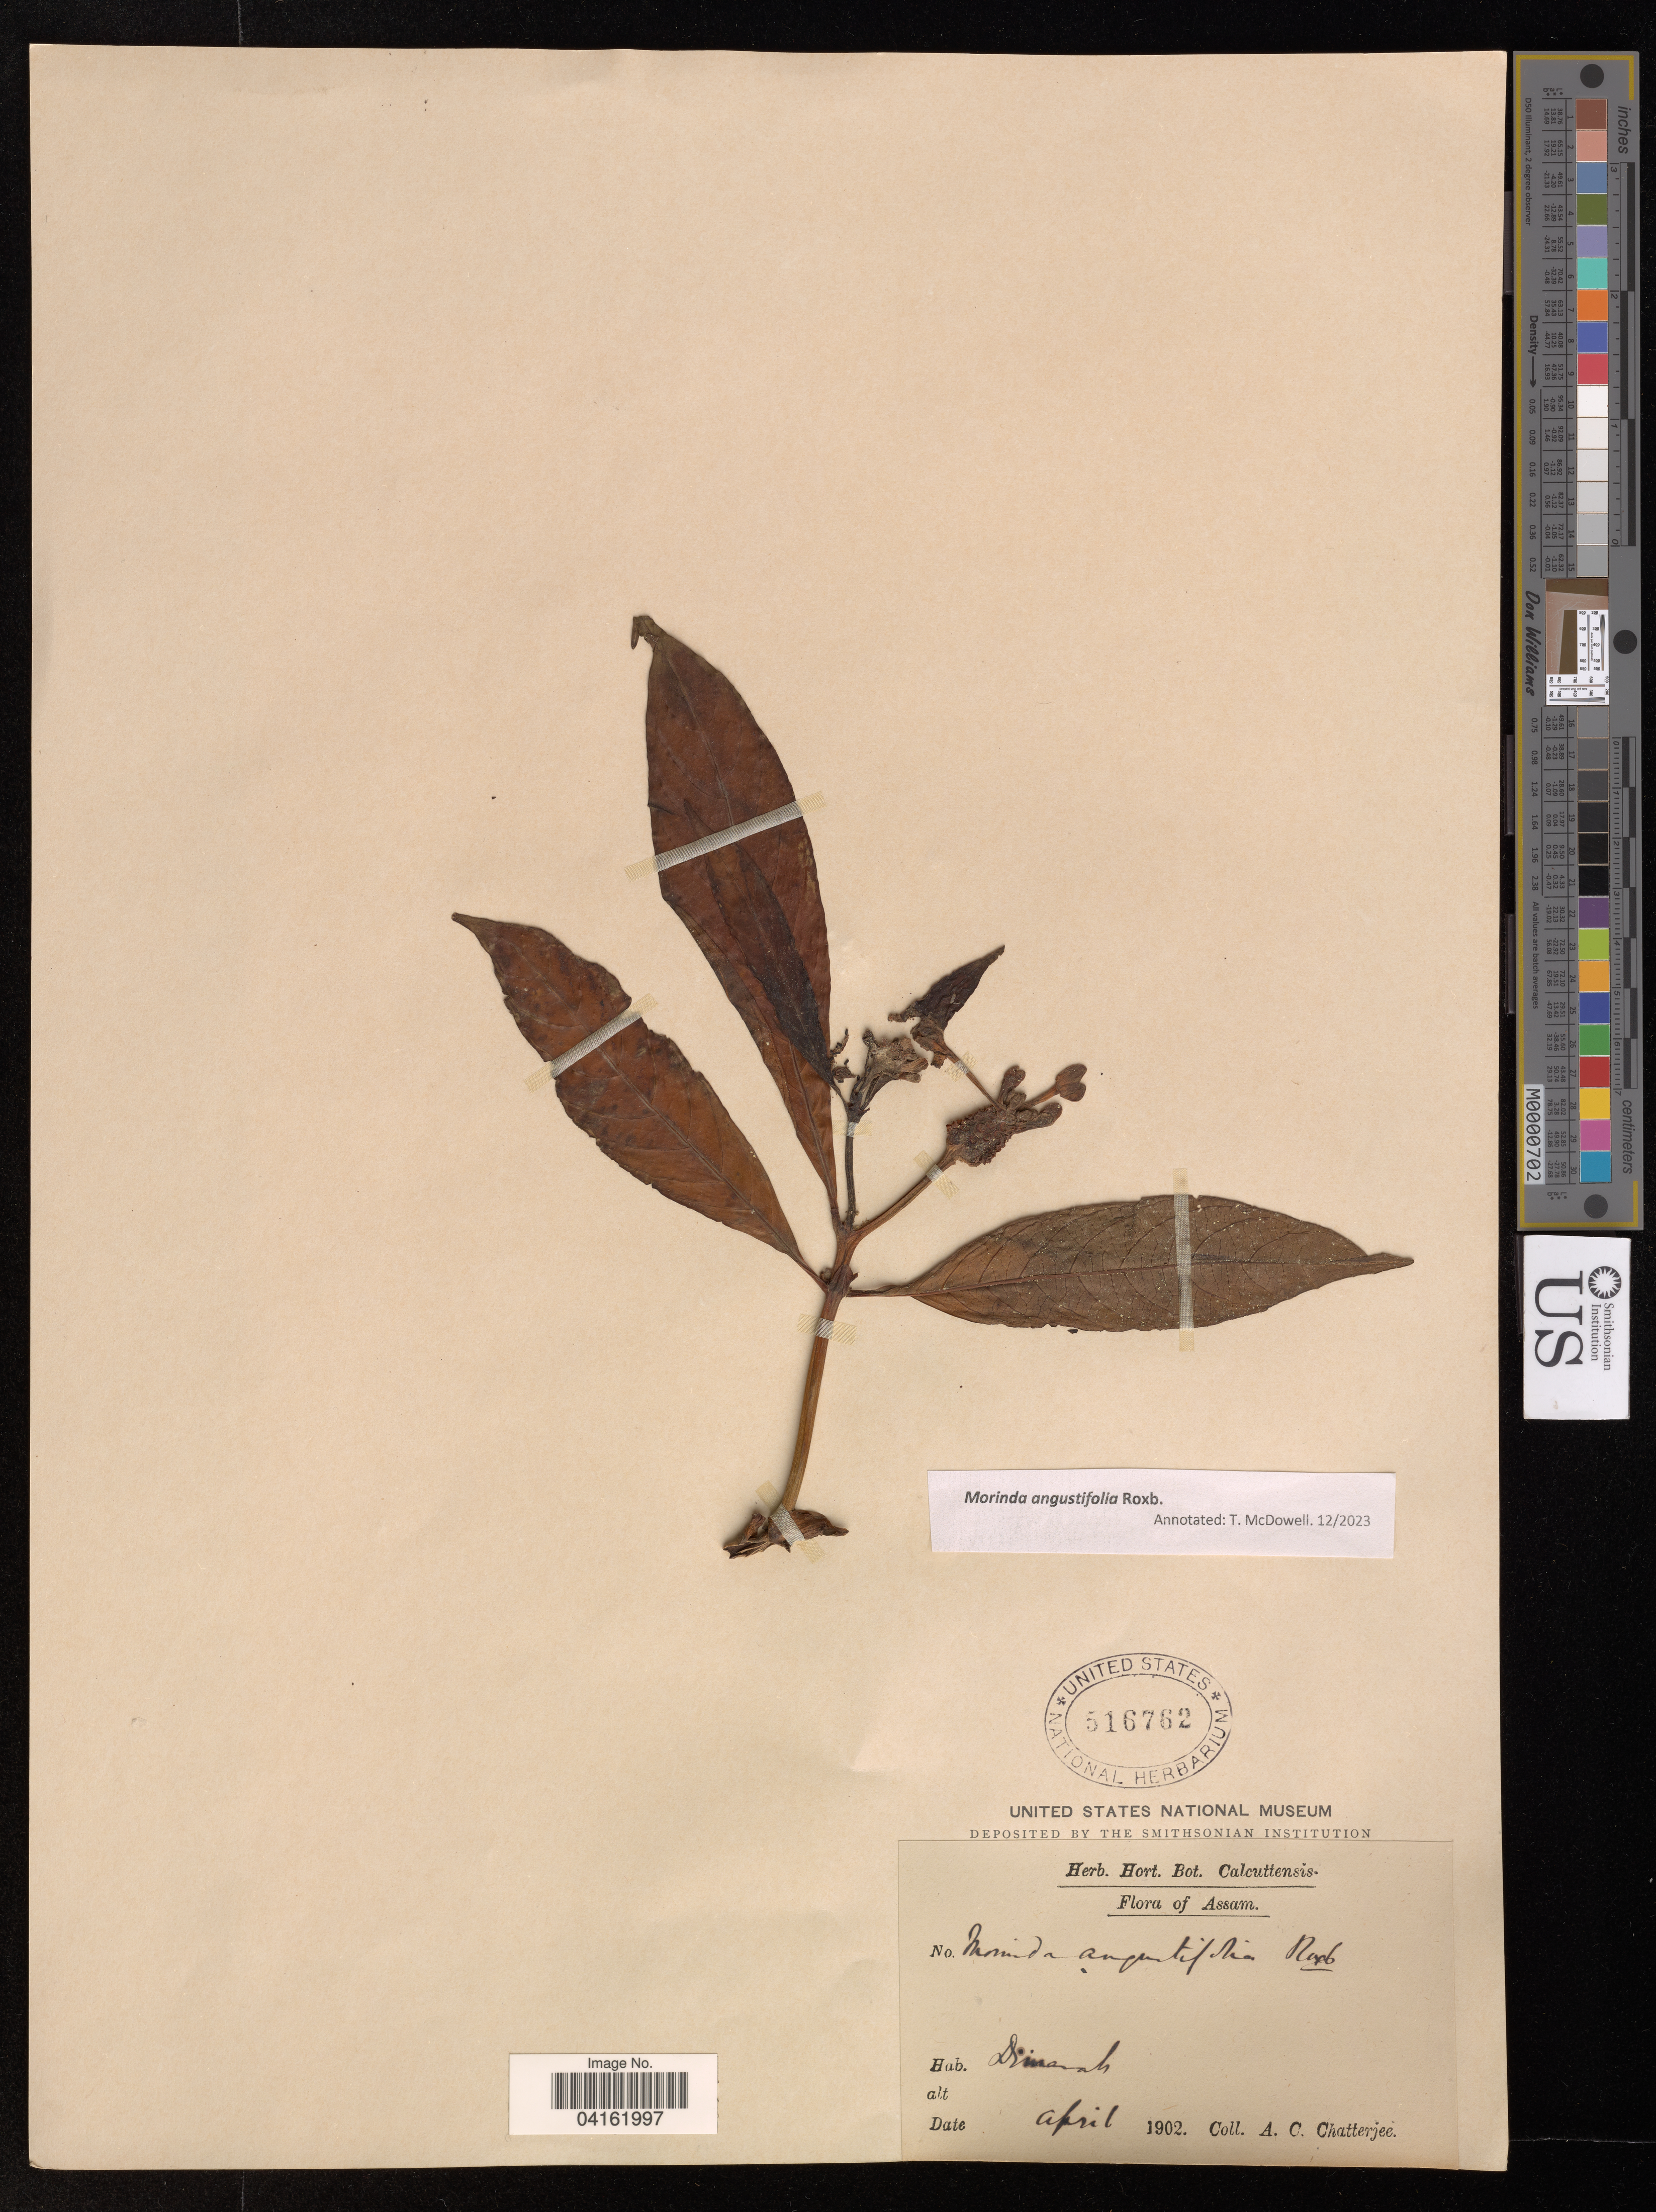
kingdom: Plantae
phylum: Tracheophyta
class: Magnoliopsida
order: Gentianales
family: Rubiaceae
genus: Morinda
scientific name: Morinda angustifolia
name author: Roxb.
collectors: A. Chatterjee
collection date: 1902-04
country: India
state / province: Assam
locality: Dimasah*.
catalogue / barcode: US 516762